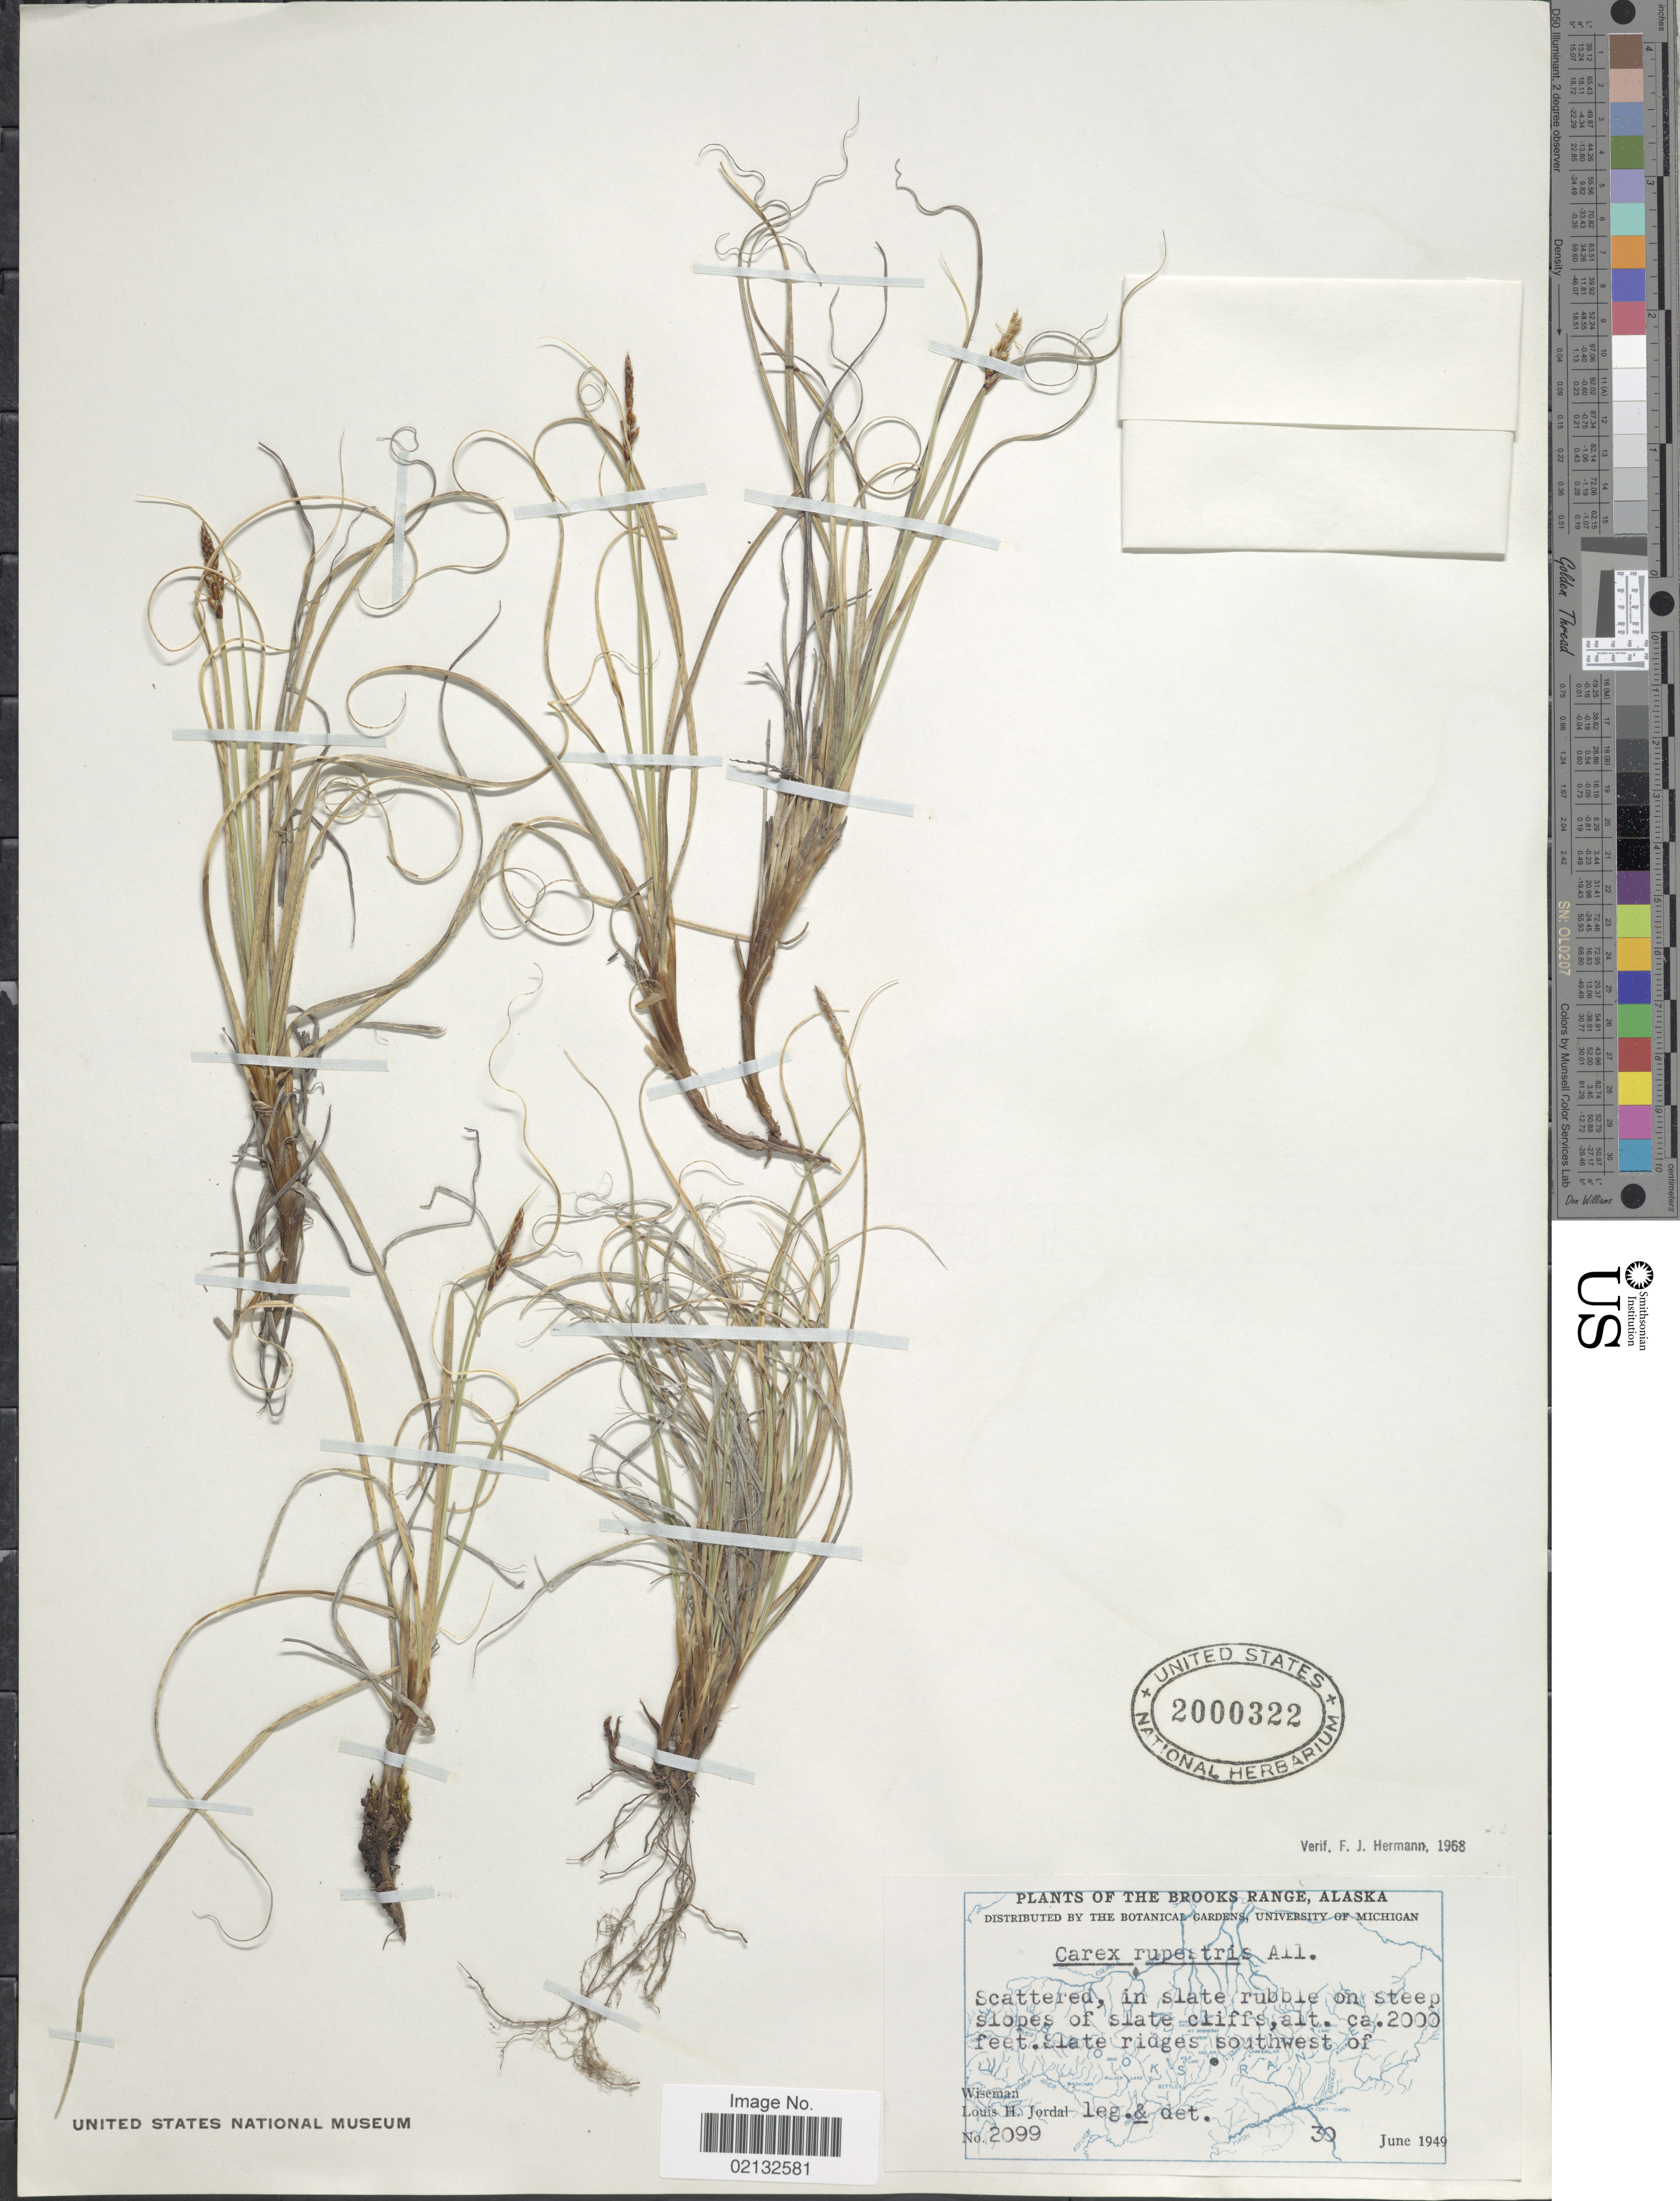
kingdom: Plantae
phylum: Tracheophyta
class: Liliopsida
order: Poales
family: Cyperaceae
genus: Carex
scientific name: Carex rupestris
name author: All.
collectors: L. Jordal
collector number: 2099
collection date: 1949-06-30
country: United States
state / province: Alaska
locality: Brooks Range, Slate ridges southwest of Wiseman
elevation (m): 610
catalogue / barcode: US 2000322